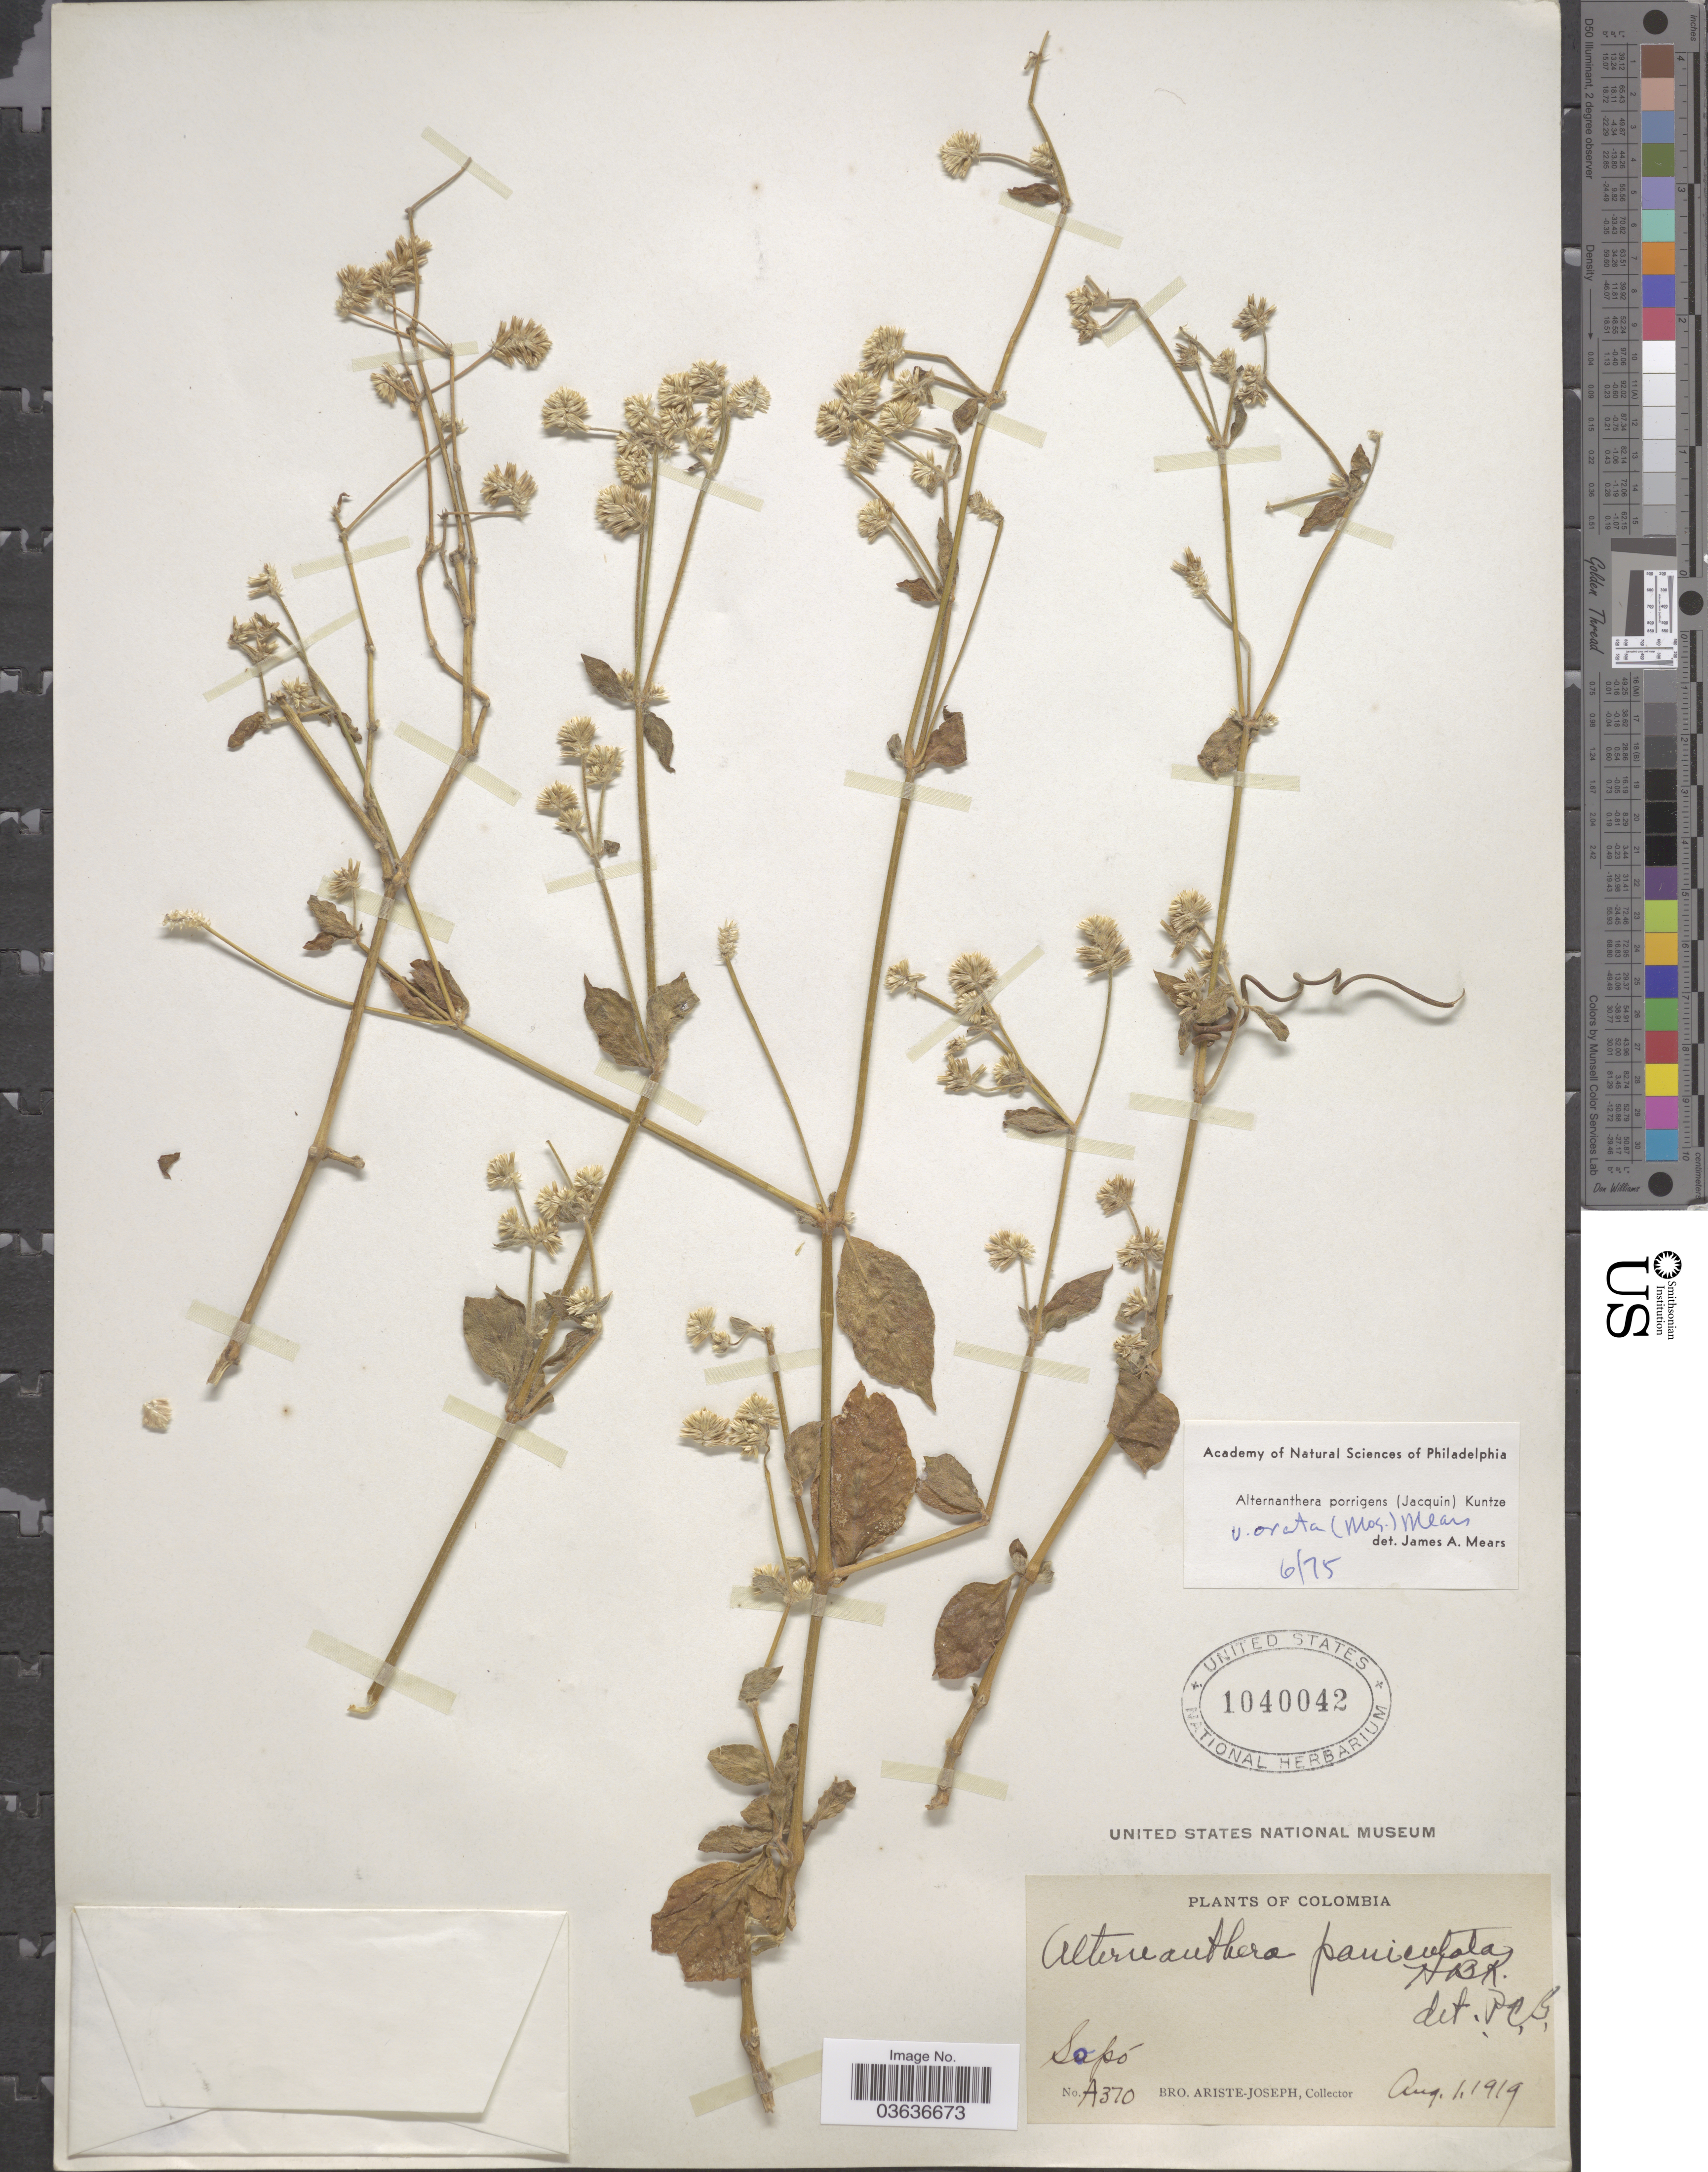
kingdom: Plantae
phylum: Tracheophyta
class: Magnoliopsida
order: Caryophyllales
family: Amaranthaceae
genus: Alternanthera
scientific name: Alternanthera porrigens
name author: (Jacq.) Kuntze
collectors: Bro. Ariste-Joseph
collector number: A370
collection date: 1919-08-01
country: Colombia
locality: Sopó.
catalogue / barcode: US 1040042